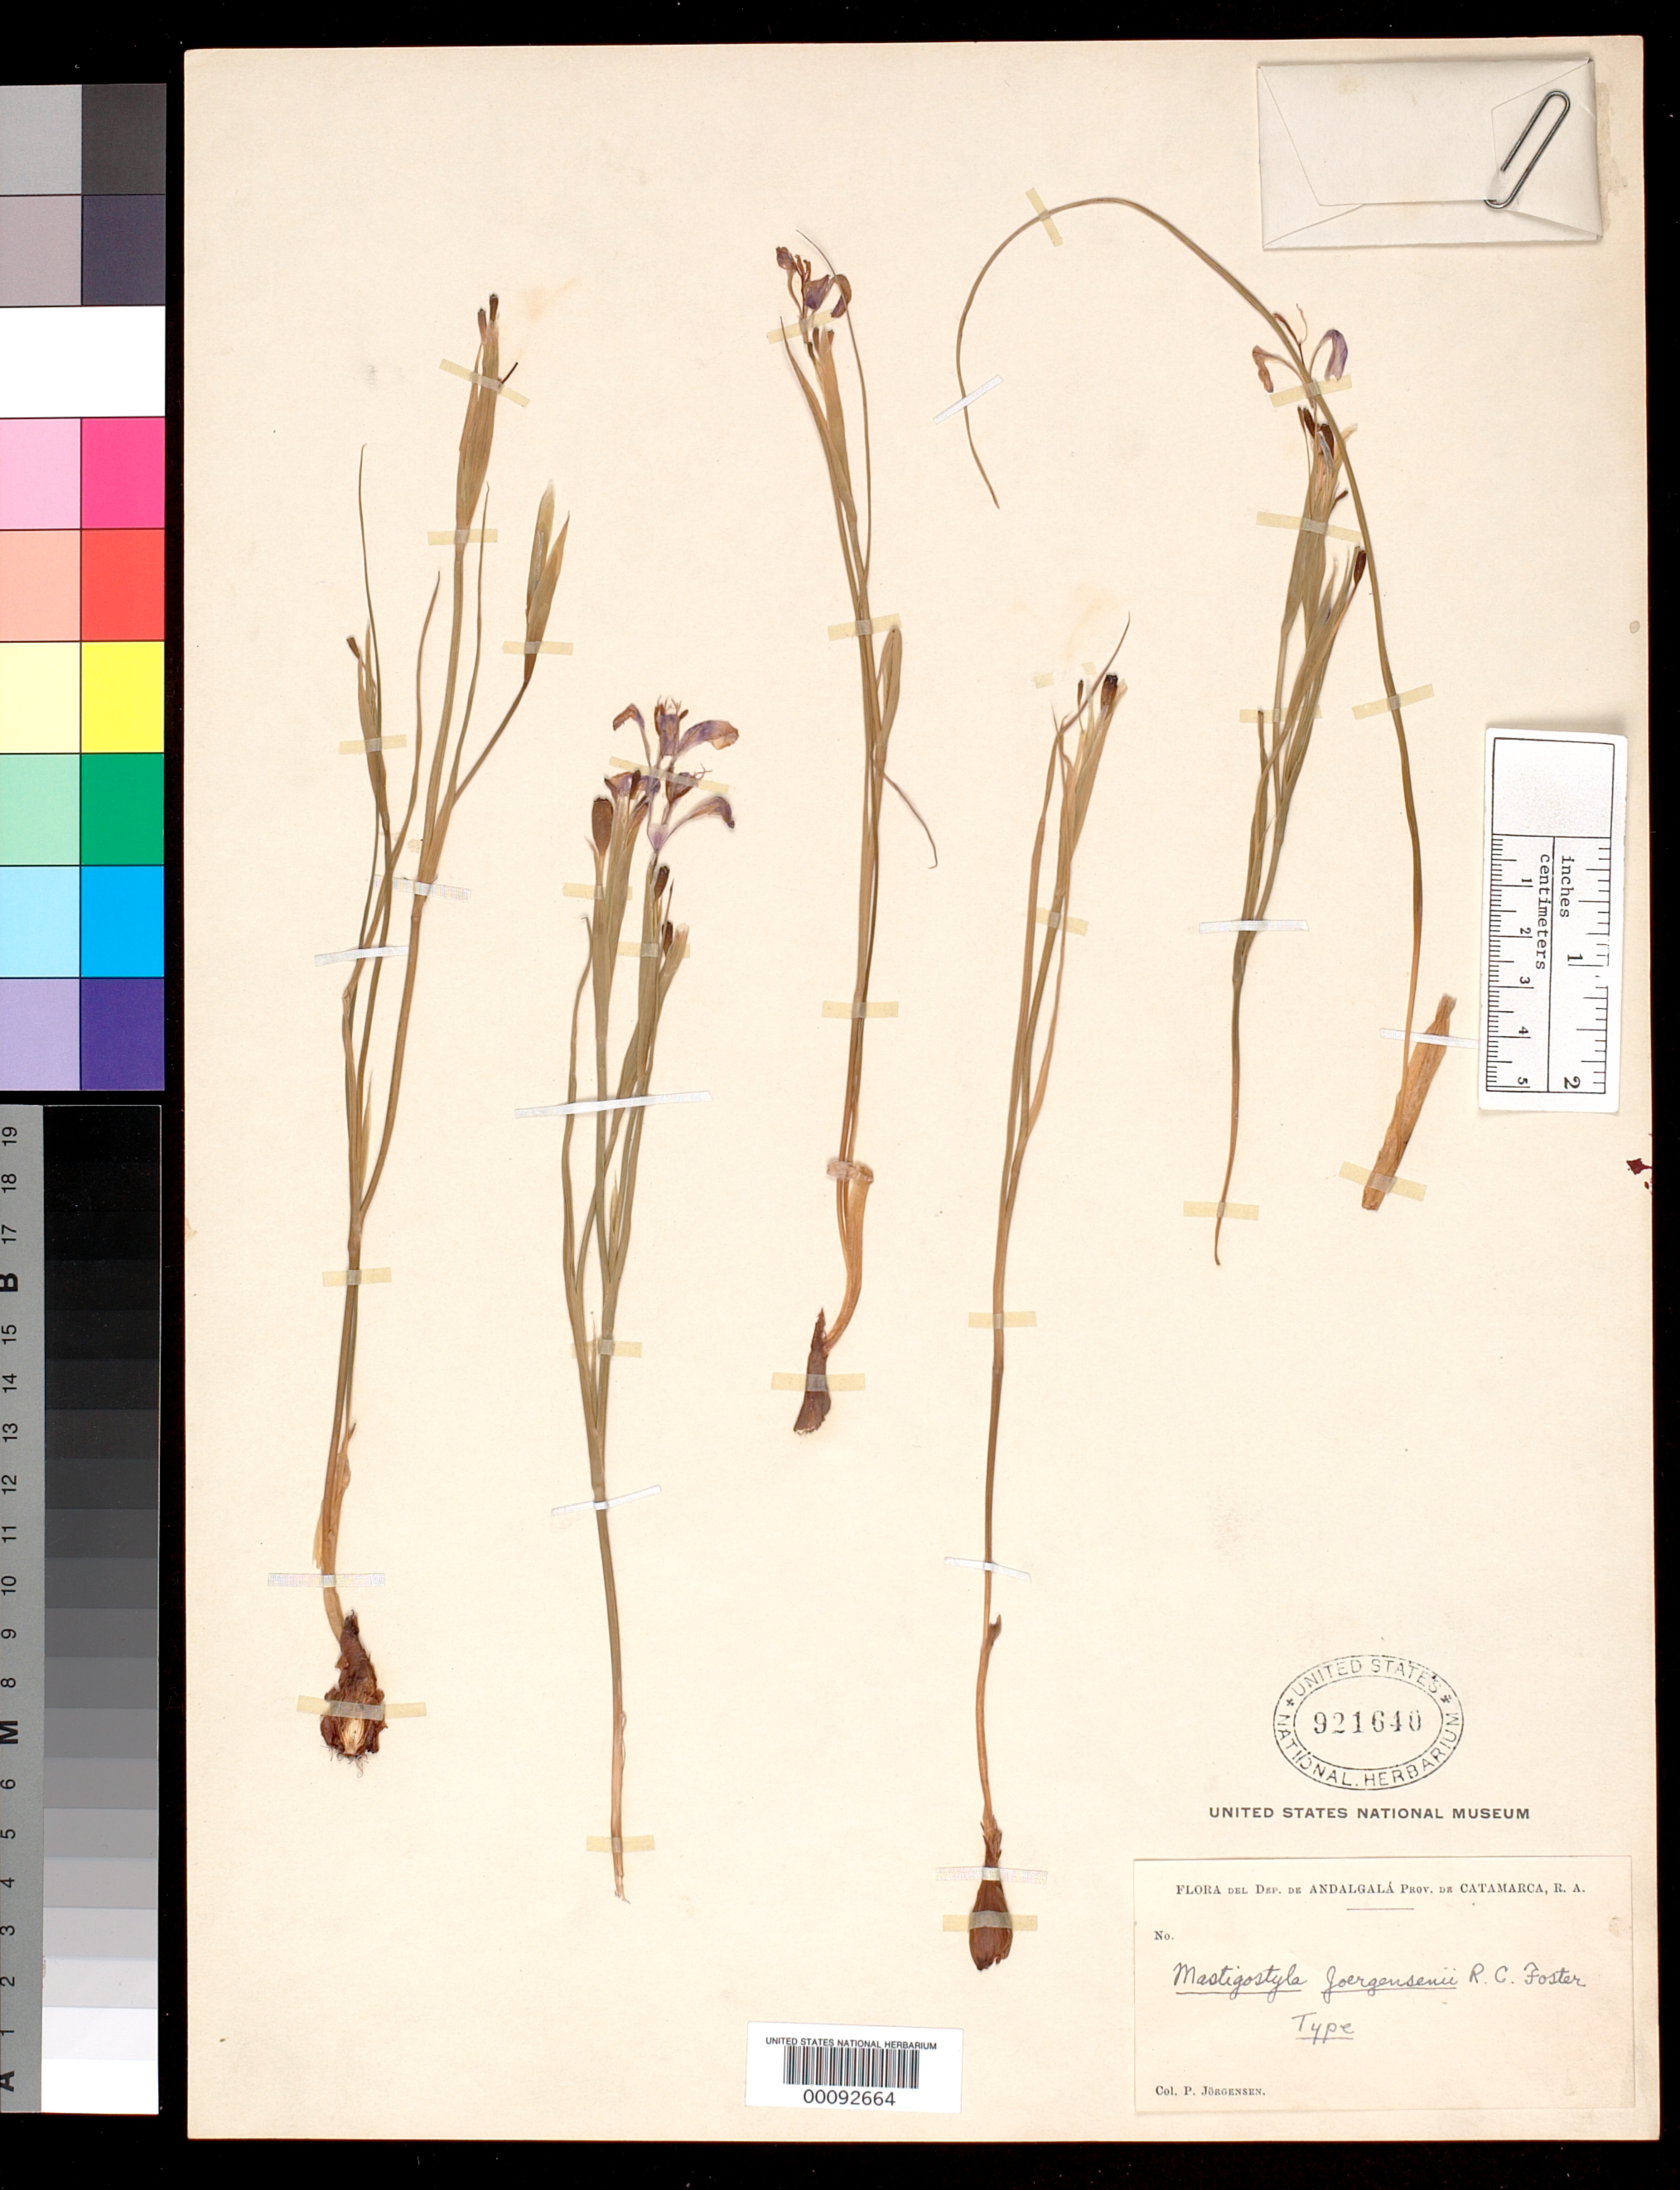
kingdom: Plantae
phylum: Tracheophyta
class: Liliopsida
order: Asparagales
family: Iridaceae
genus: Mastigostyla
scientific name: Mastigostyla joergensenii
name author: R.C. Foster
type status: Holotype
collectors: P. Jorgensen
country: Argentina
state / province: Catamarca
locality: Andalgala.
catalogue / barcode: US 921640